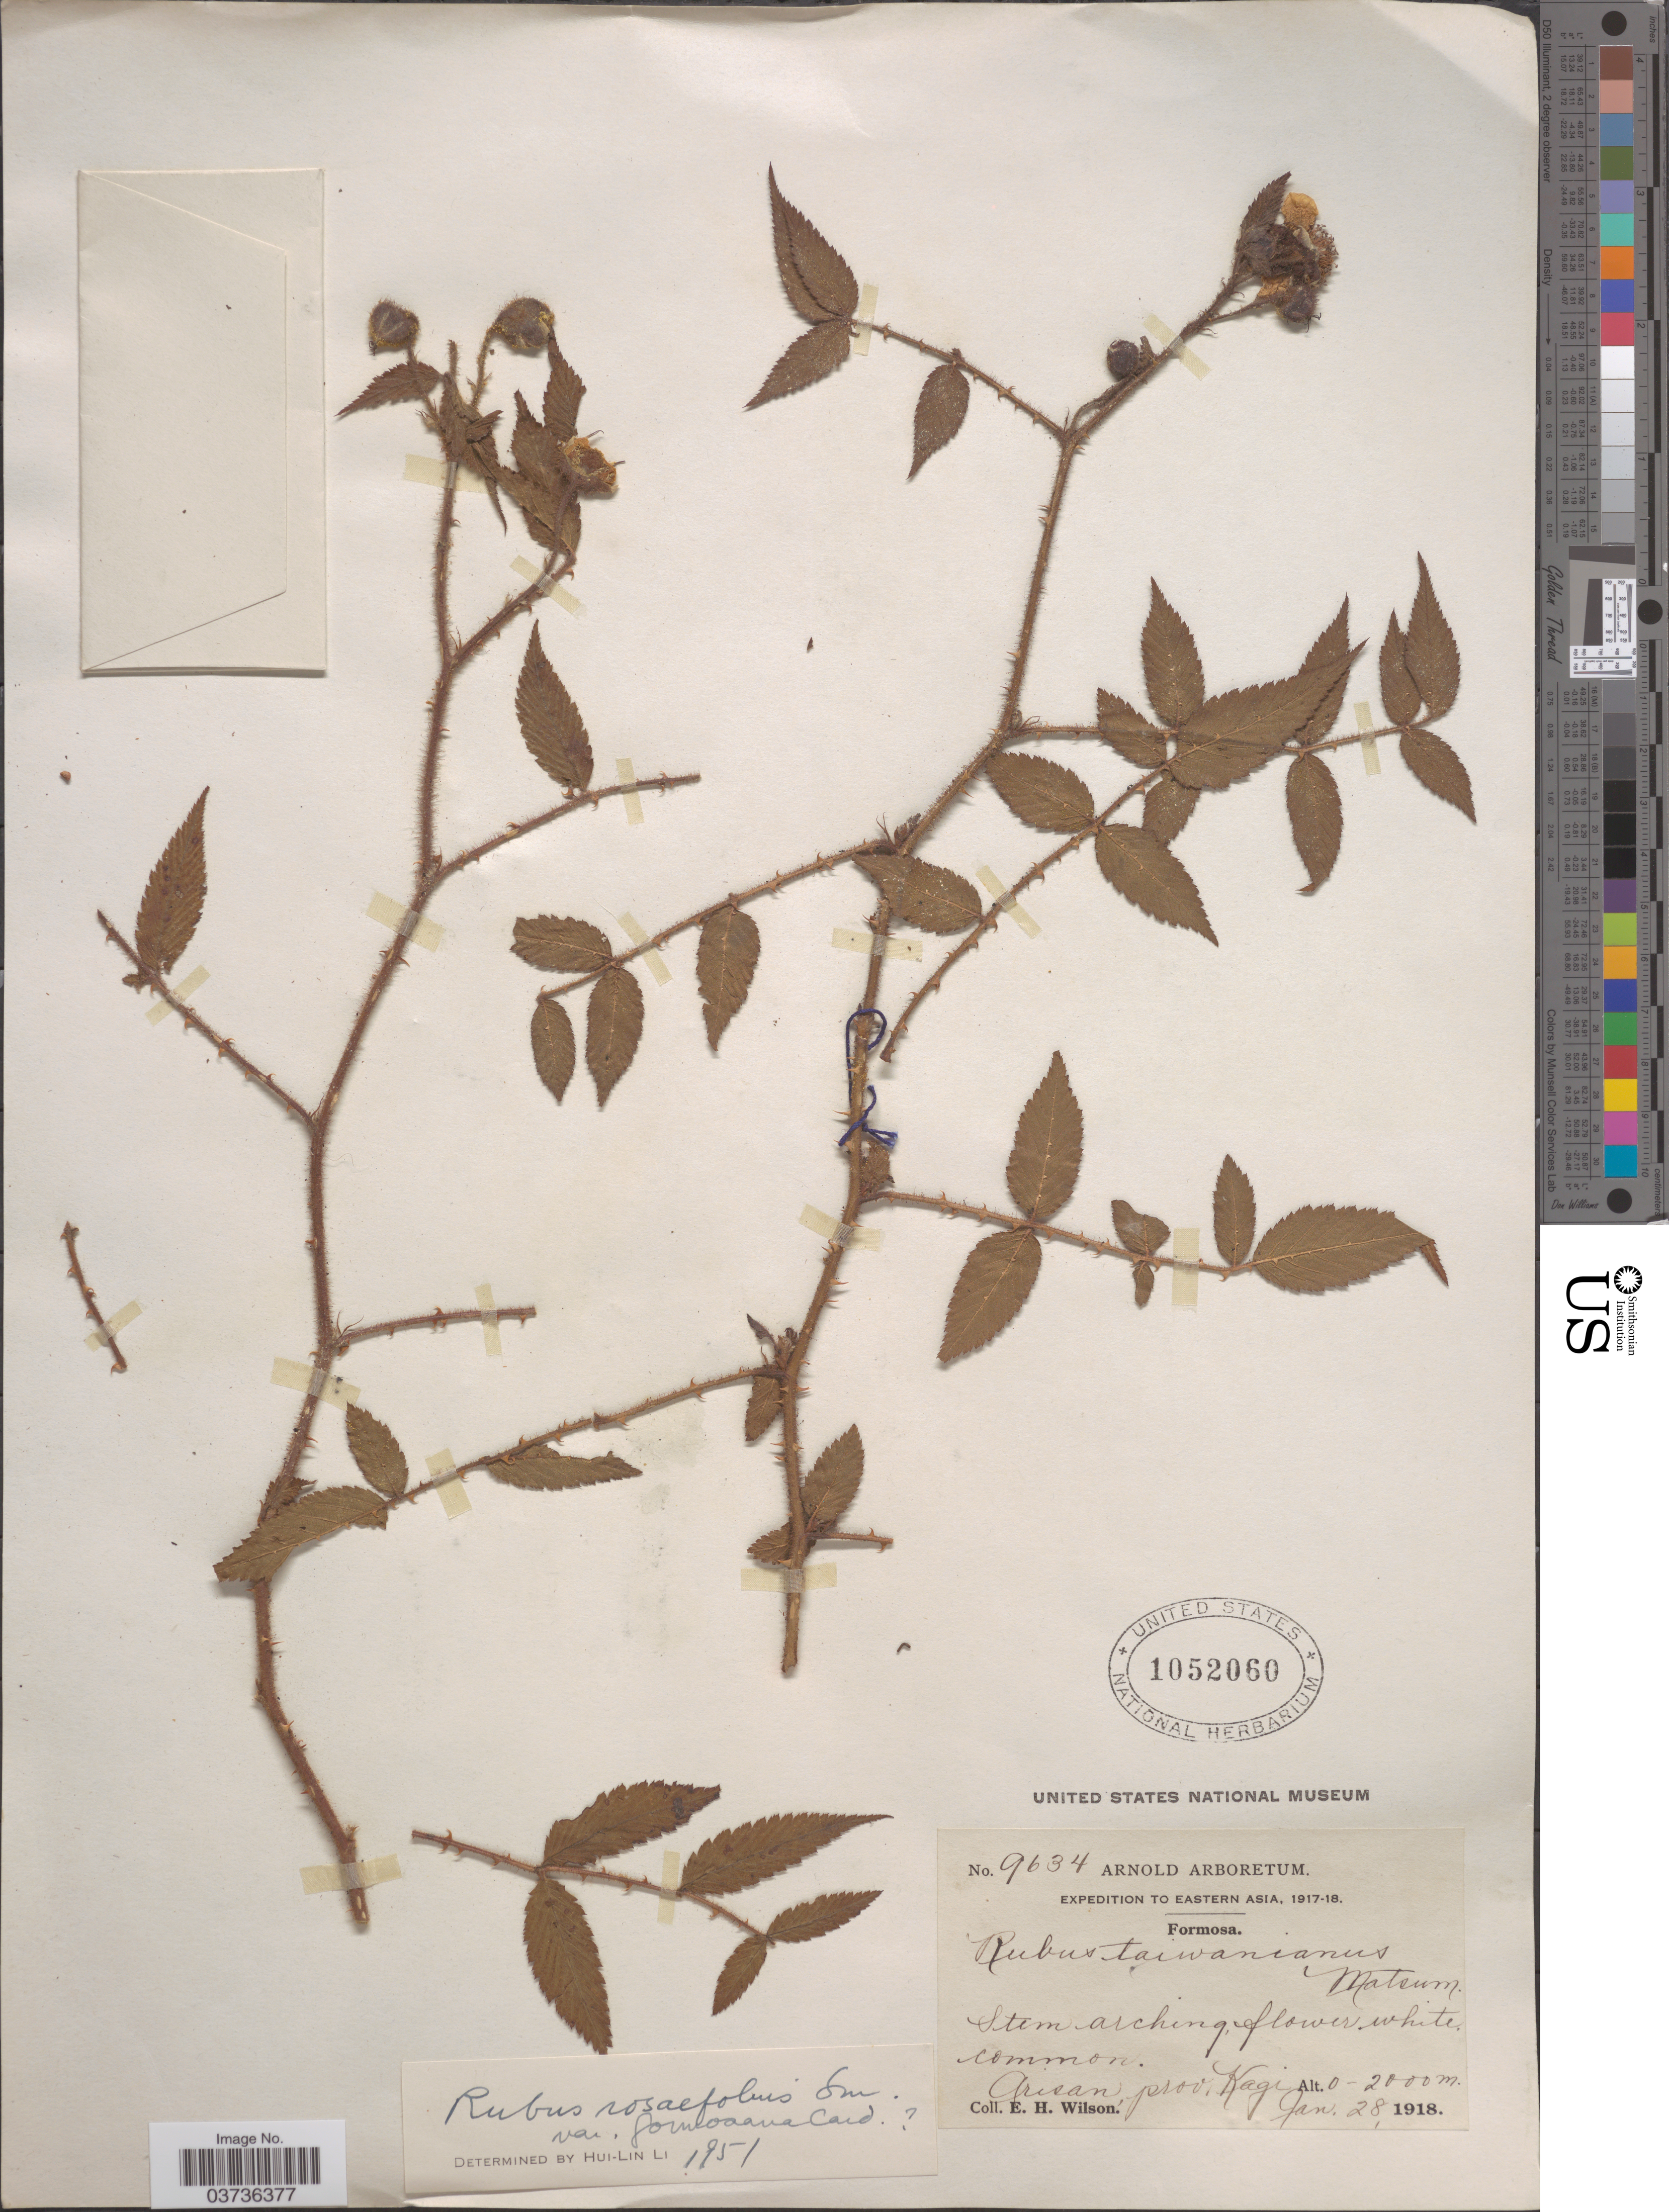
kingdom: Plantae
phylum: Tracheophyta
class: Magnoliopsida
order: Rosales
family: Rosaceae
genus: Rubus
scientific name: Rubus rosaefolius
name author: Sm.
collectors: E. Wilson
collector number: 9634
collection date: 1918-01-28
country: Taiwan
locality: Eastern Asia. Formosa. Arisan, prov. Kagi.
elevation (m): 0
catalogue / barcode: US 1052060